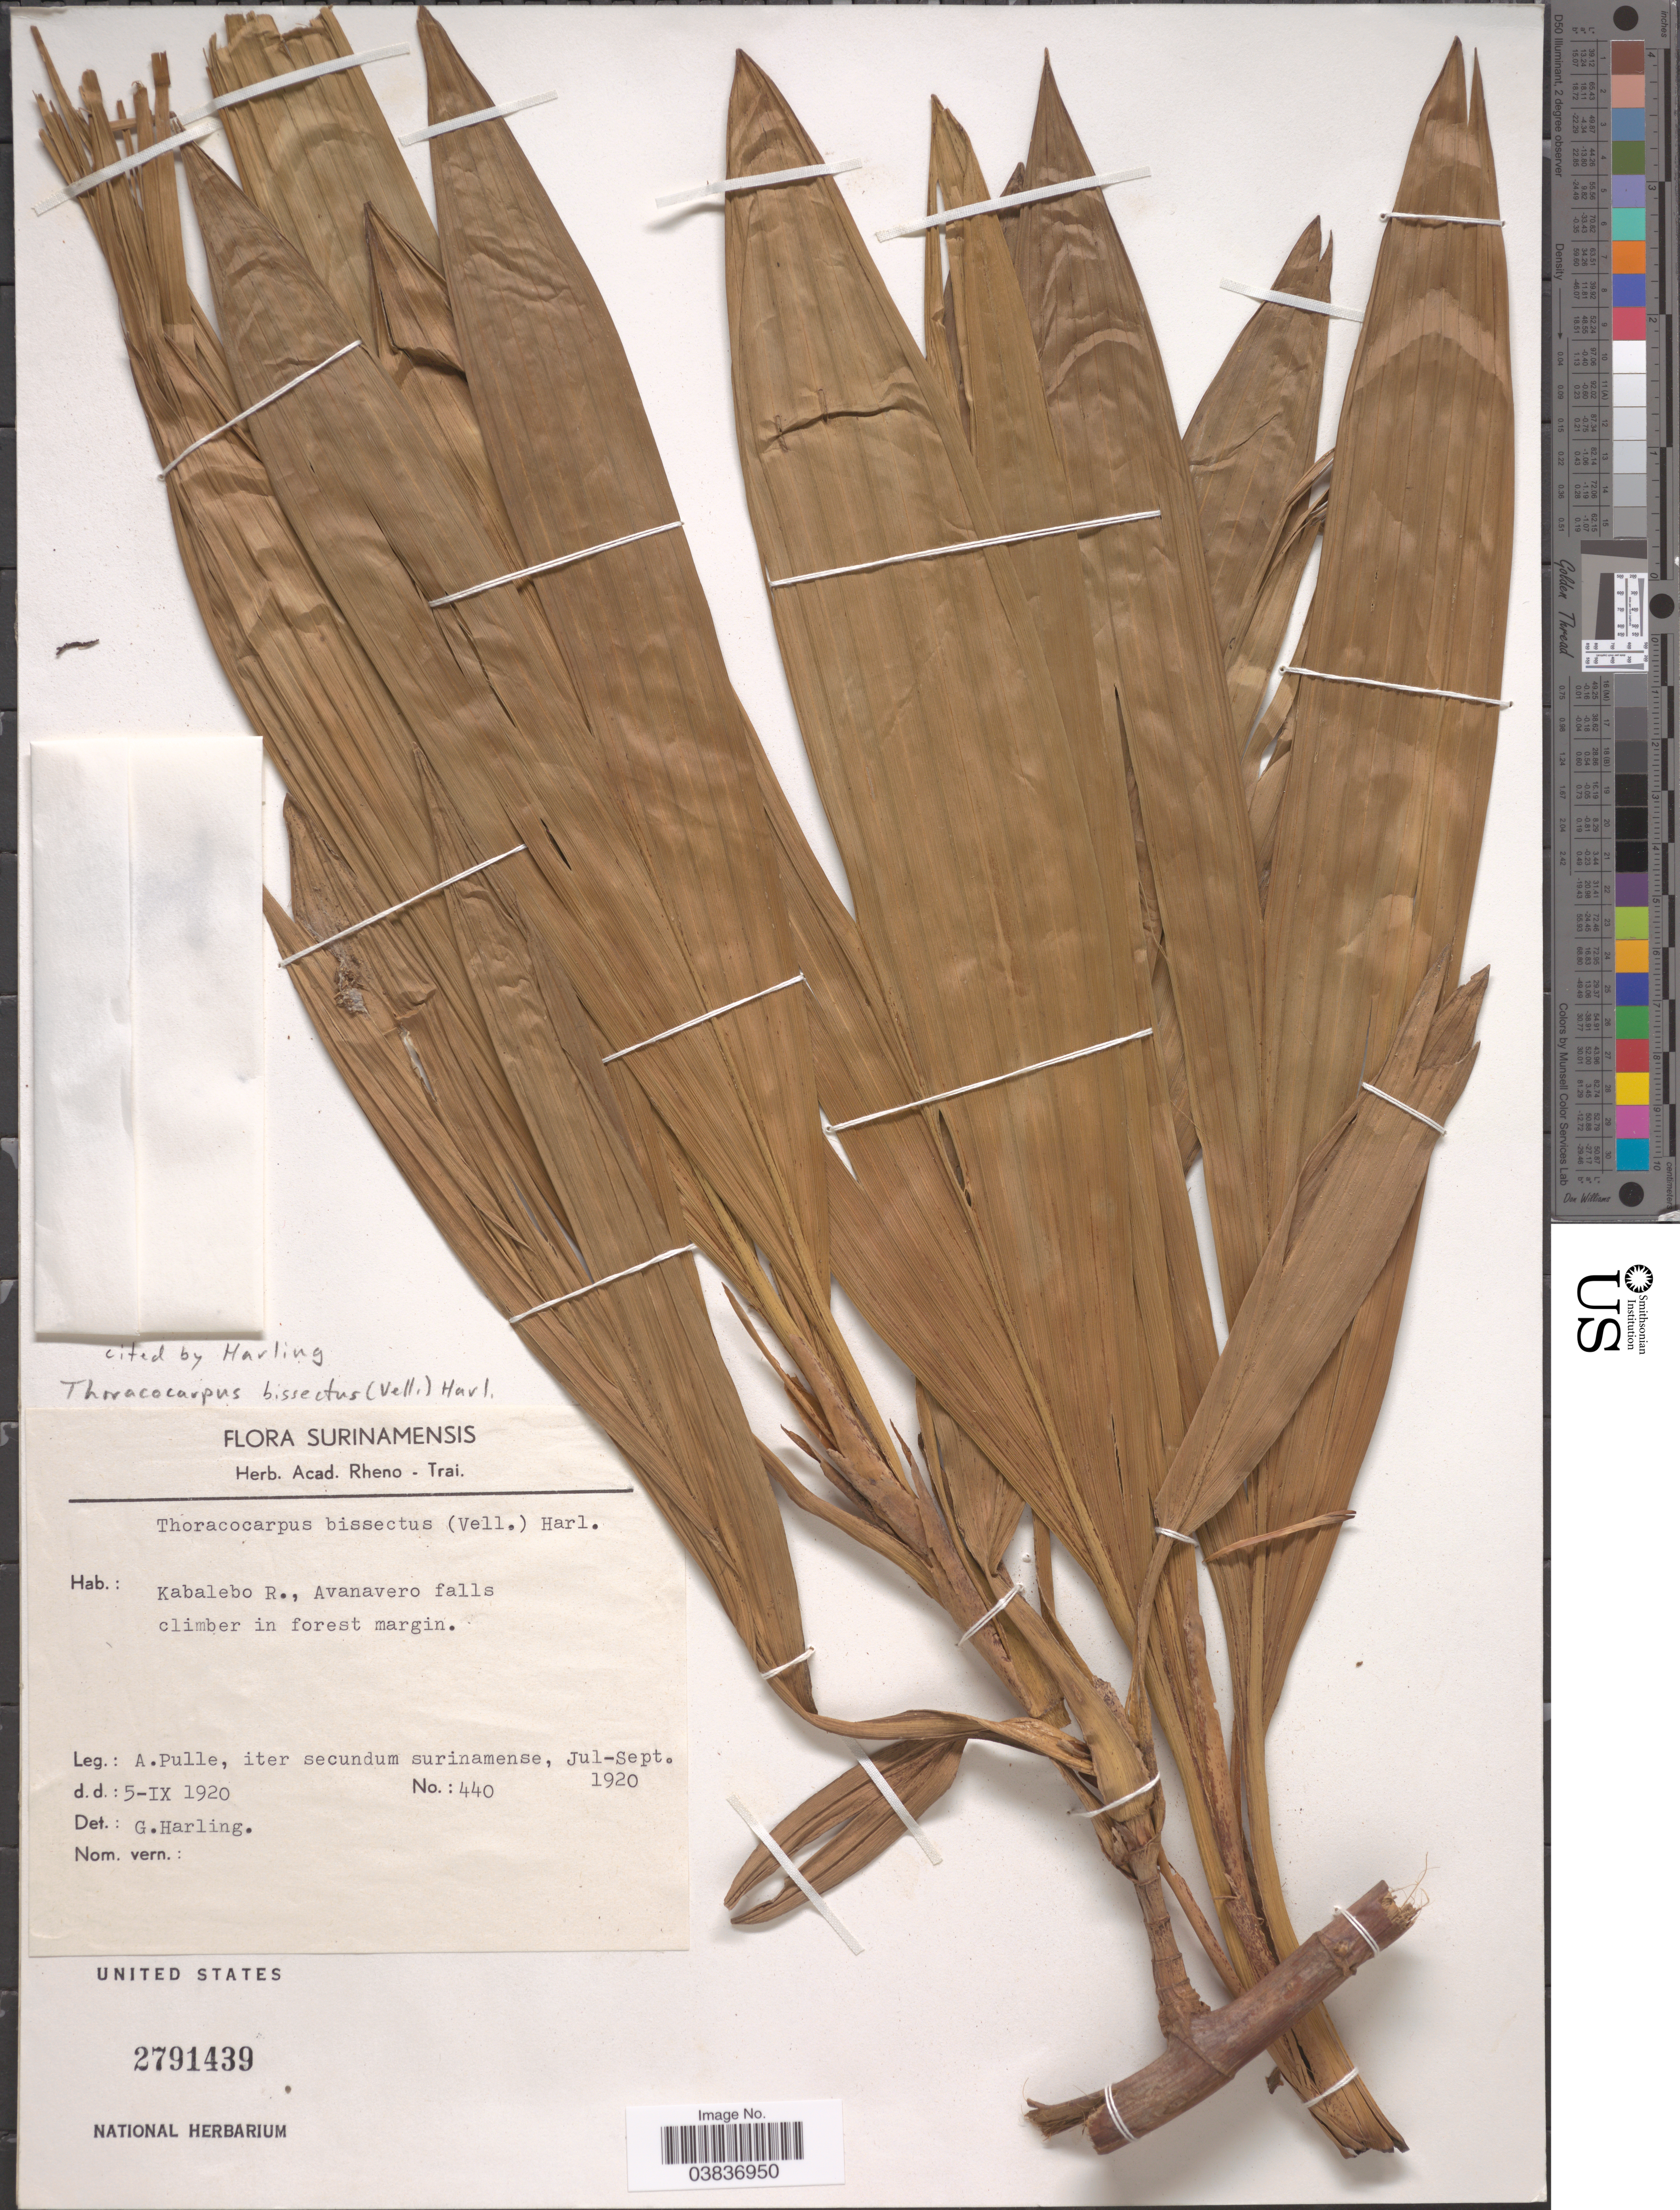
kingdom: Plantae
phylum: Tracheophyta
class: Liliopsida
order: Pandanales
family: Cyclanthaceae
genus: Thoracocarpus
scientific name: Thoracocarpus bissectus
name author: (Vell.) Harling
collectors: A. A. Pulle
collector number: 440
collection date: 1920-09-05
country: Suriname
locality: Kabalebo R., Avanavero falls.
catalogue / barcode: US 2791439